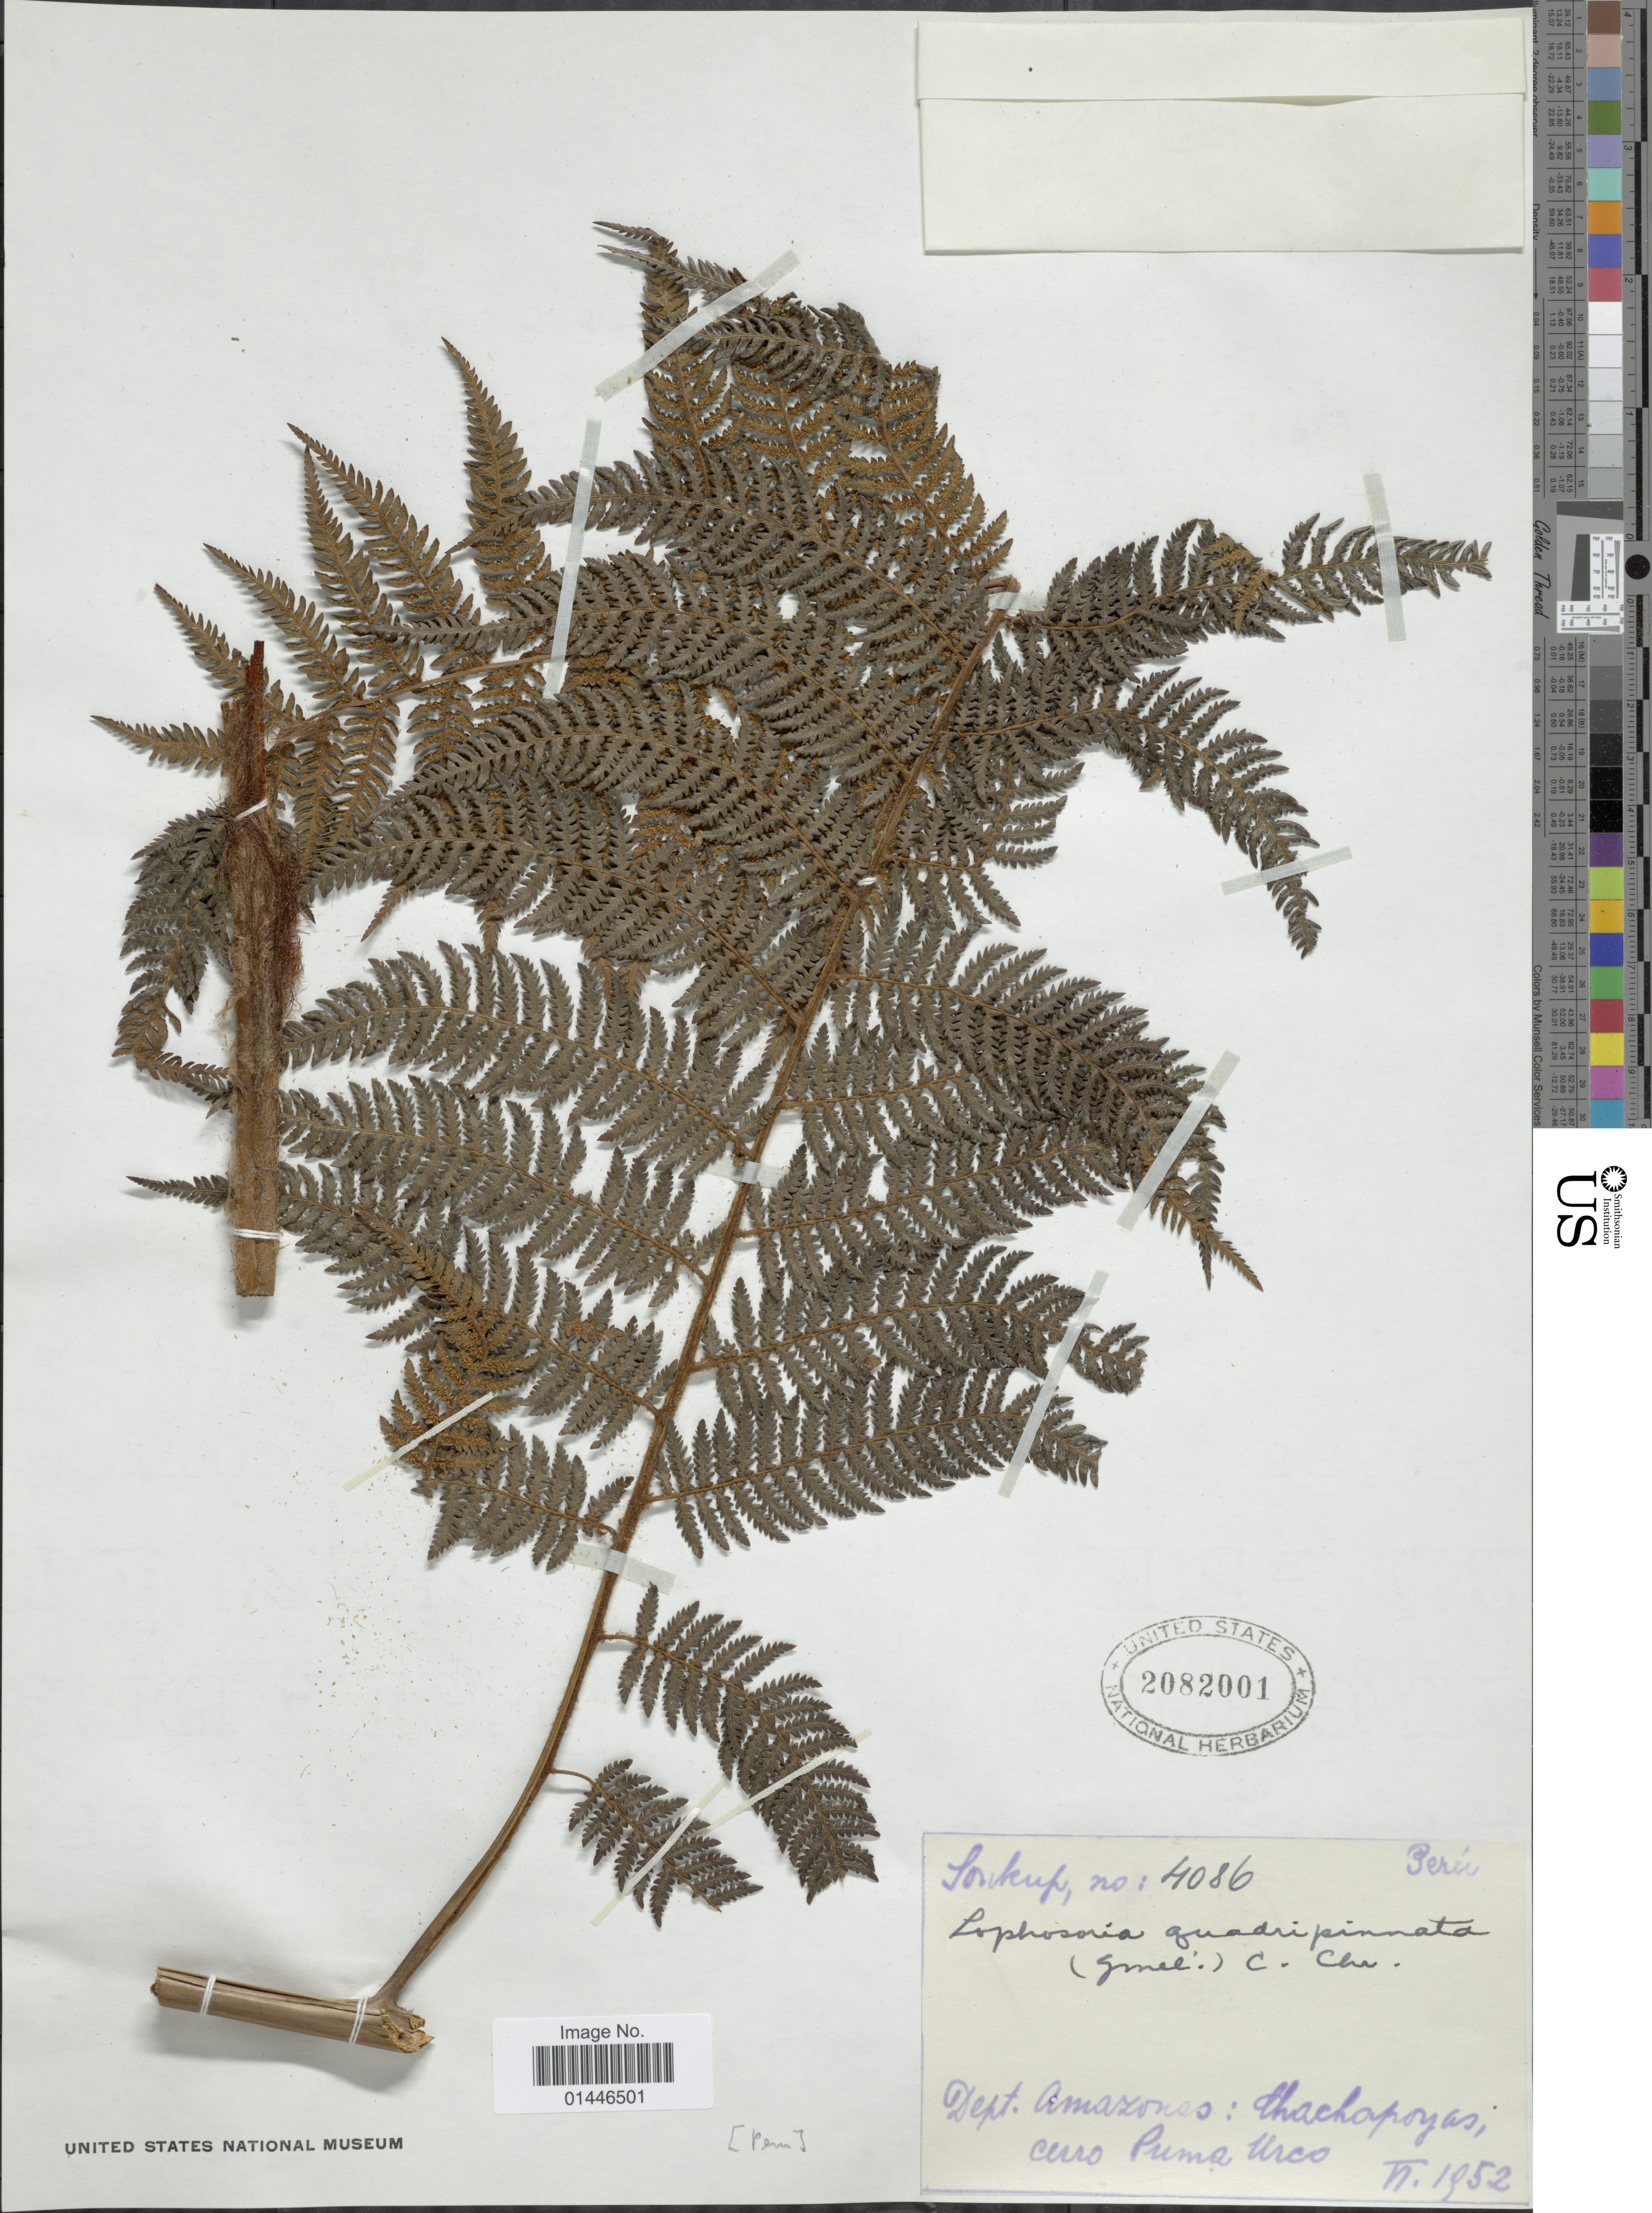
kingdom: Plantae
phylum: Tracheophyta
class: Polypodiopsida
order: Cyatheales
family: Dicksoniaceae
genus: Lophosoria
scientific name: Lophosoria quadripinnata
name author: (J.F. Gmel.) C. Chr.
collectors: -- Soukup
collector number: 4086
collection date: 1952-06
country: Peru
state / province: Amazonas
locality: Chachapoyas, cerro Puma Urco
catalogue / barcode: US 2082001